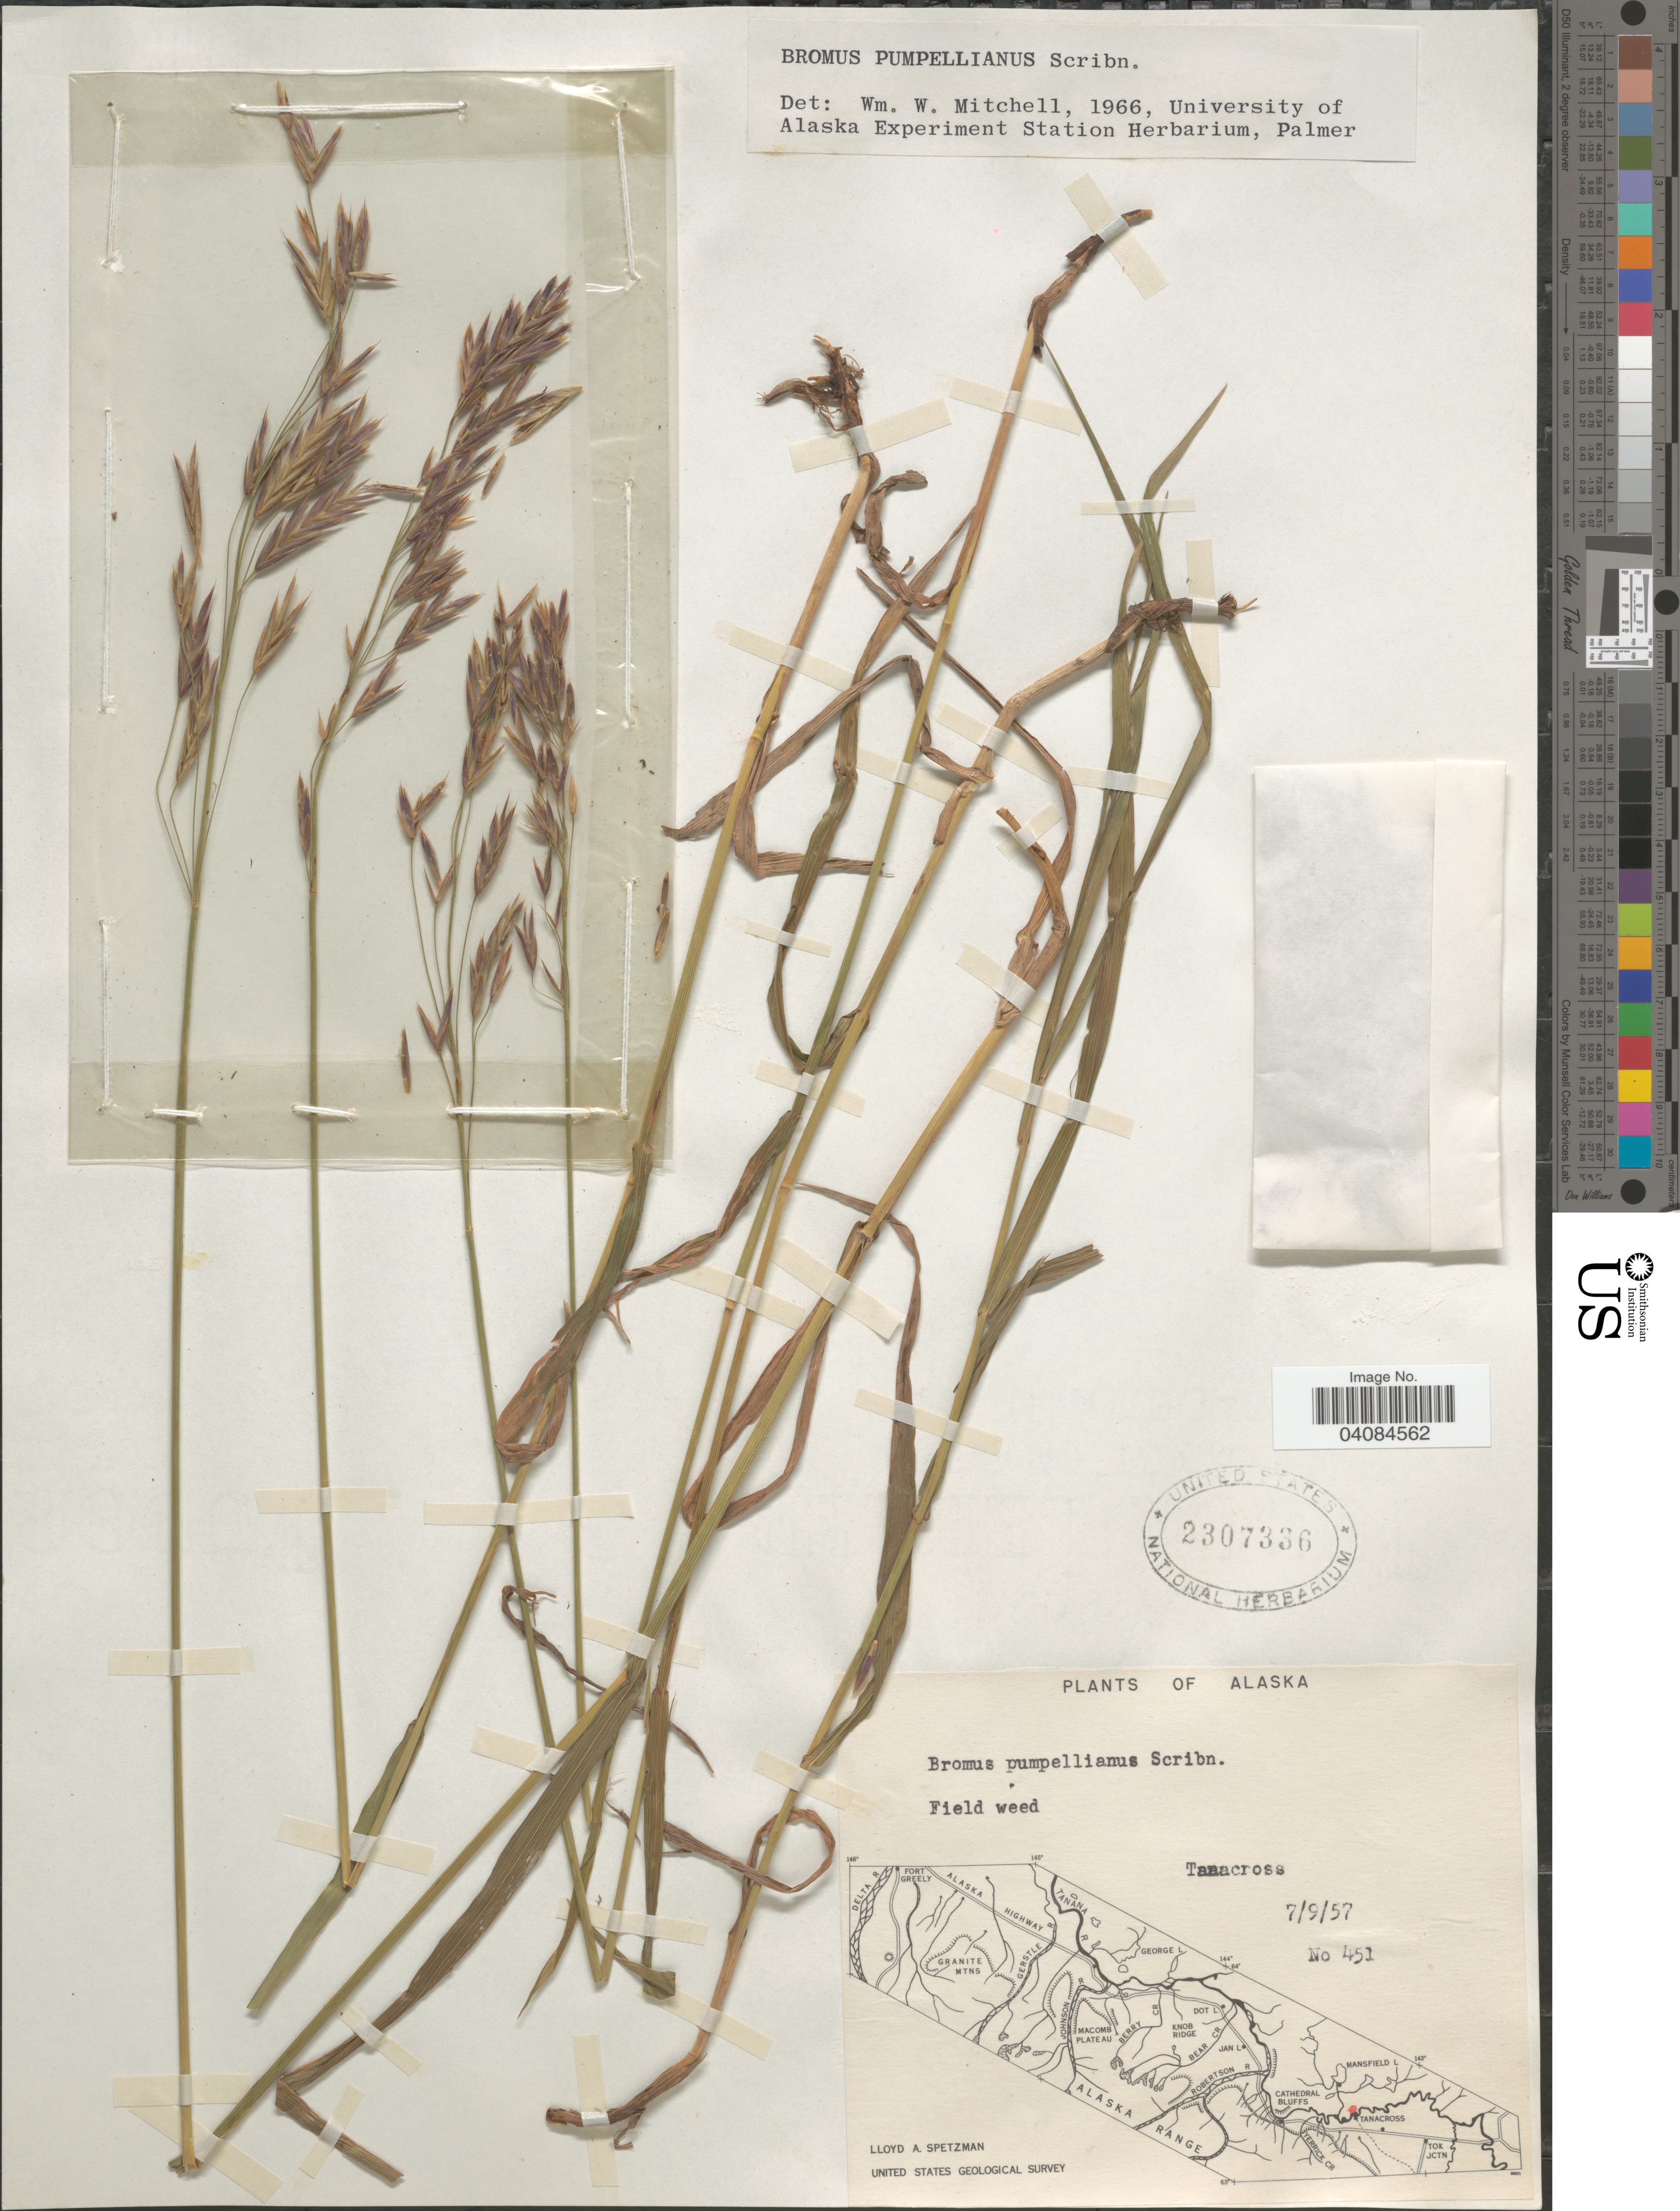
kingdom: Plantae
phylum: Tracheophyta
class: Liliopsida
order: Poales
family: Poaceae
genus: Bromus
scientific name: Bromus pumpellianus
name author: Scribn.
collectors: L. Spetzman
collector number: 451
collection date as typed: Transcribed d/m/y: 9/7/57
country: United States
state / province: Alaska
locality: Tanacross. United States Geological Survey.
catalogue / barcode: US 2307336